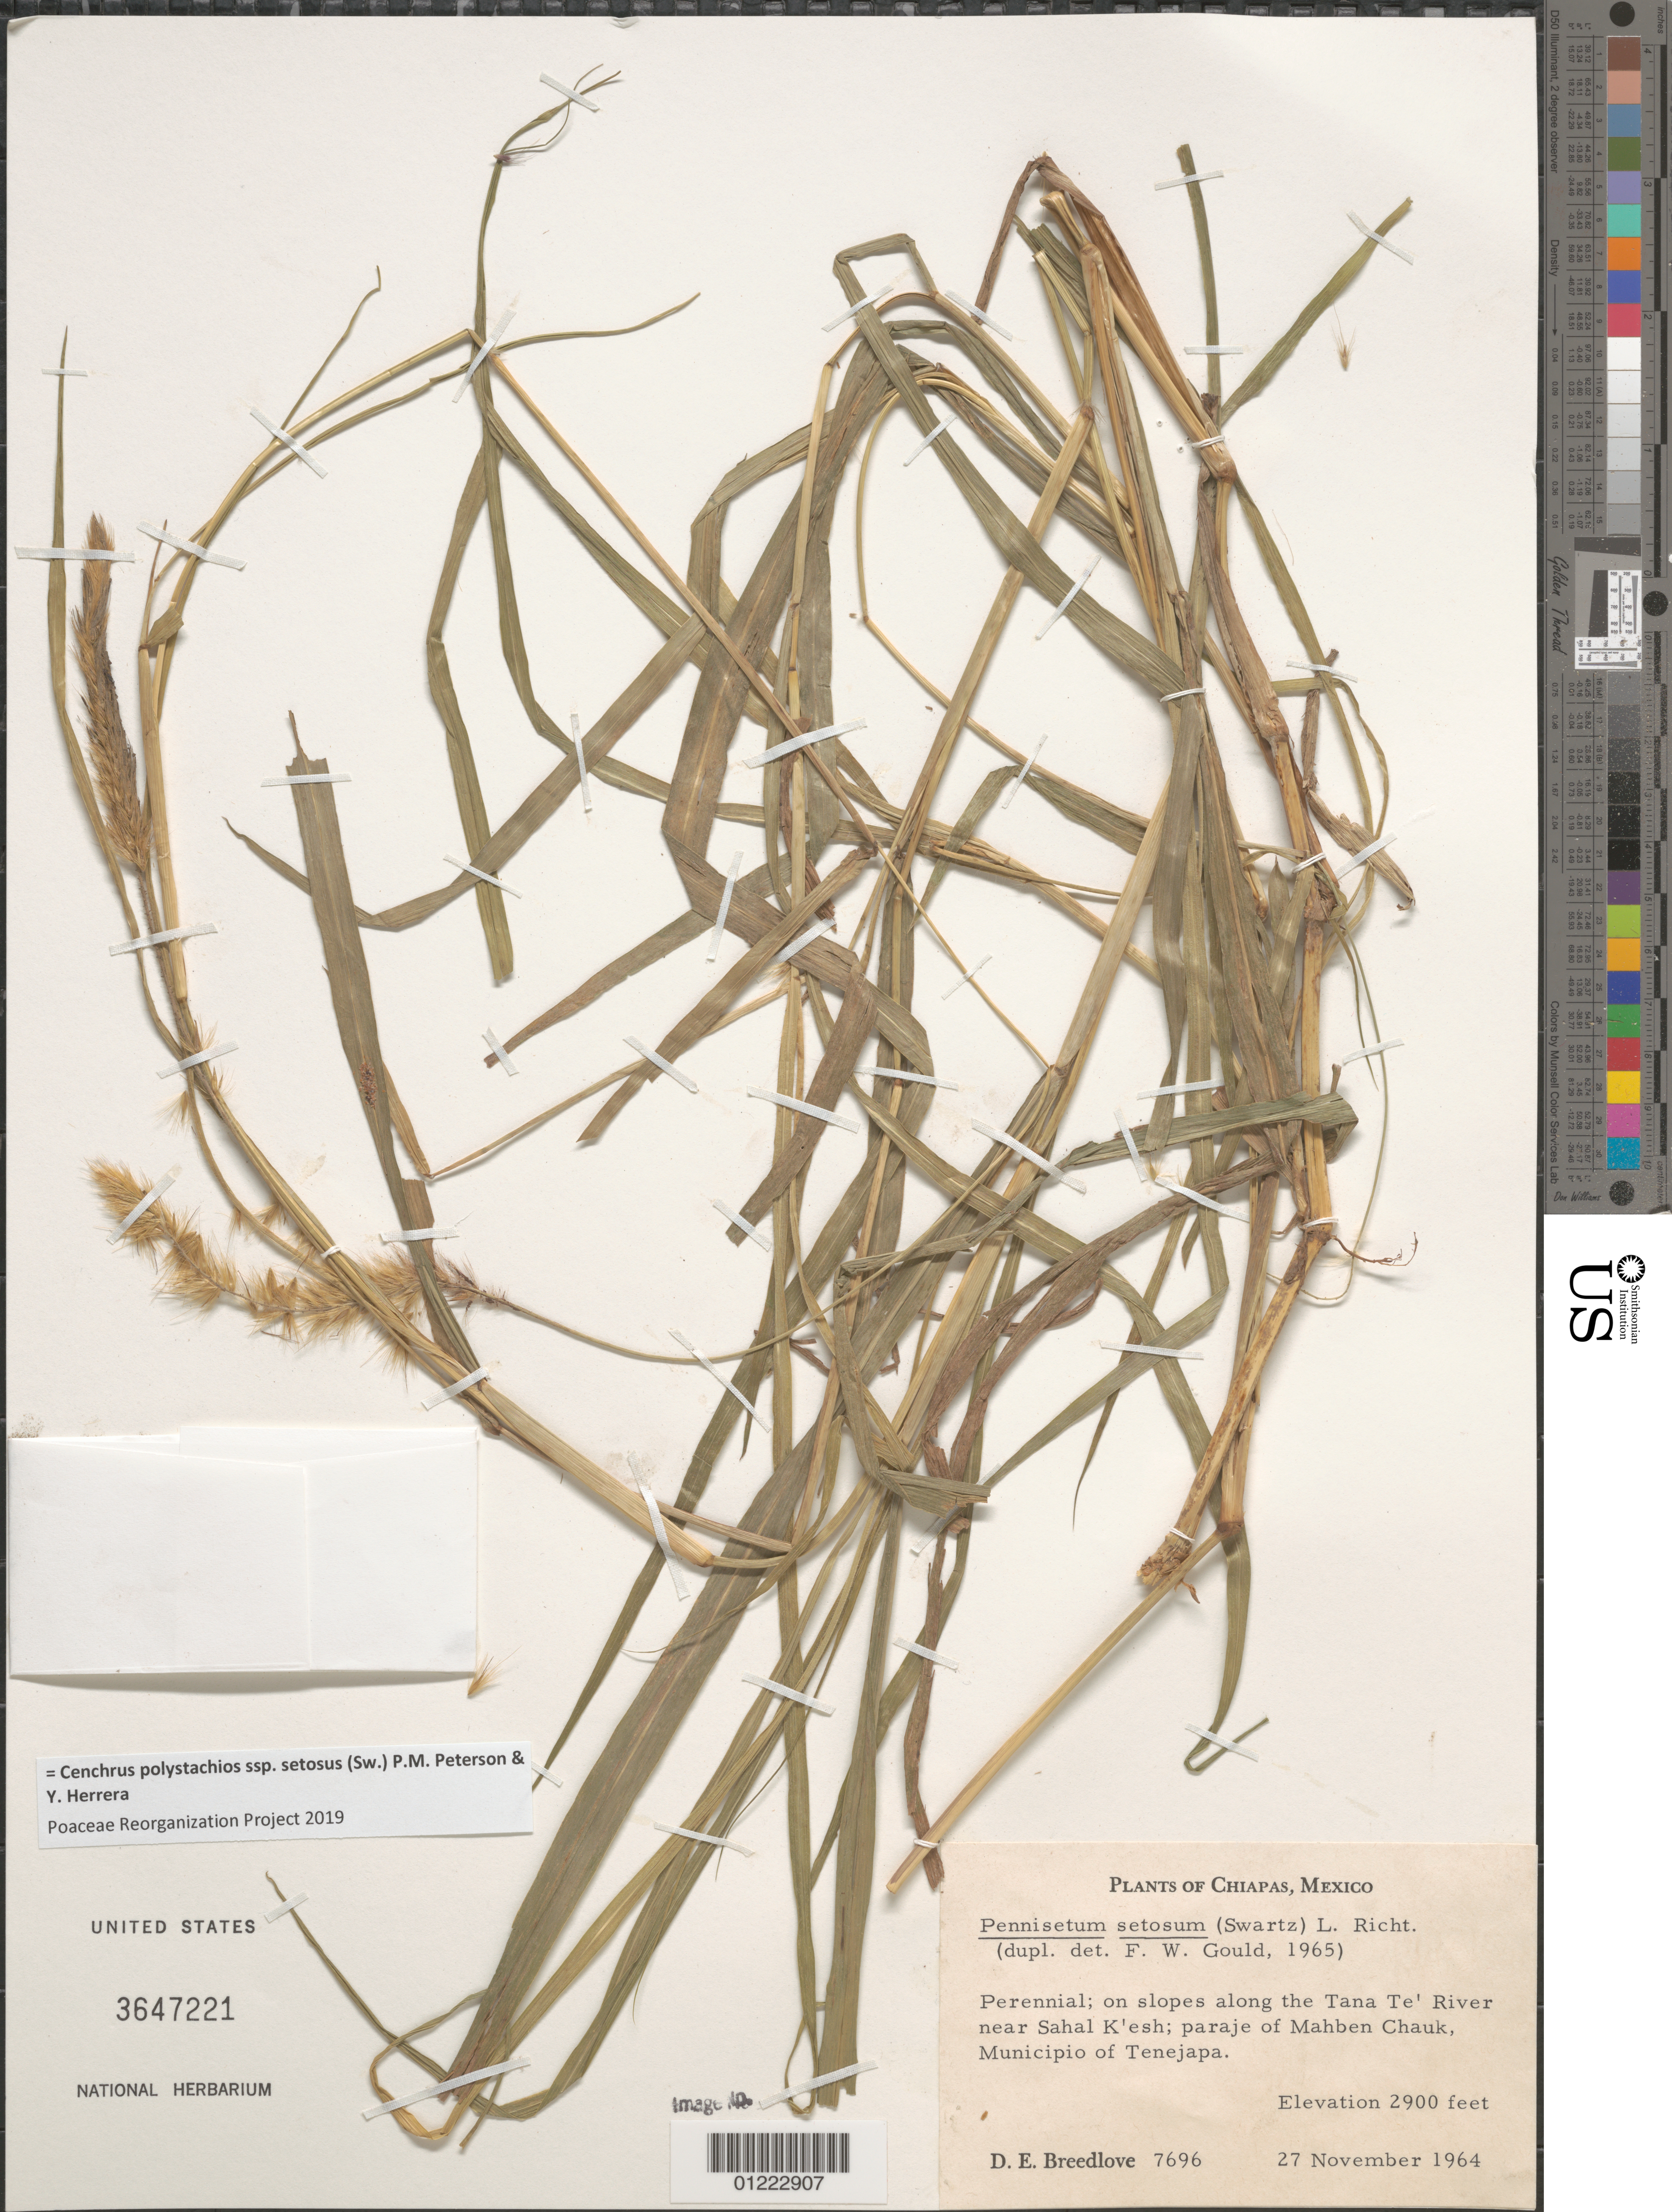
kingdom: Plantae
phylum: Tracheophyta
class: Liliopsida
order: Poales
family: Poaceae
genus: Pennisetum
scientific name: Pennisetum setosum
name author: (Sw.) Rich.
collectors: D. E. Breedlove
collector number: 7696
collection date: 1964-11-27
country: Mexico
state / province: Chiapas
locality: Perennial; on slopes along the Tana Te' River near Sahal K'esh; paraje of Mahben Chauk, Municipio of Tenejapa.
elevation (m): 884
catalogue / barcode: US 3647221